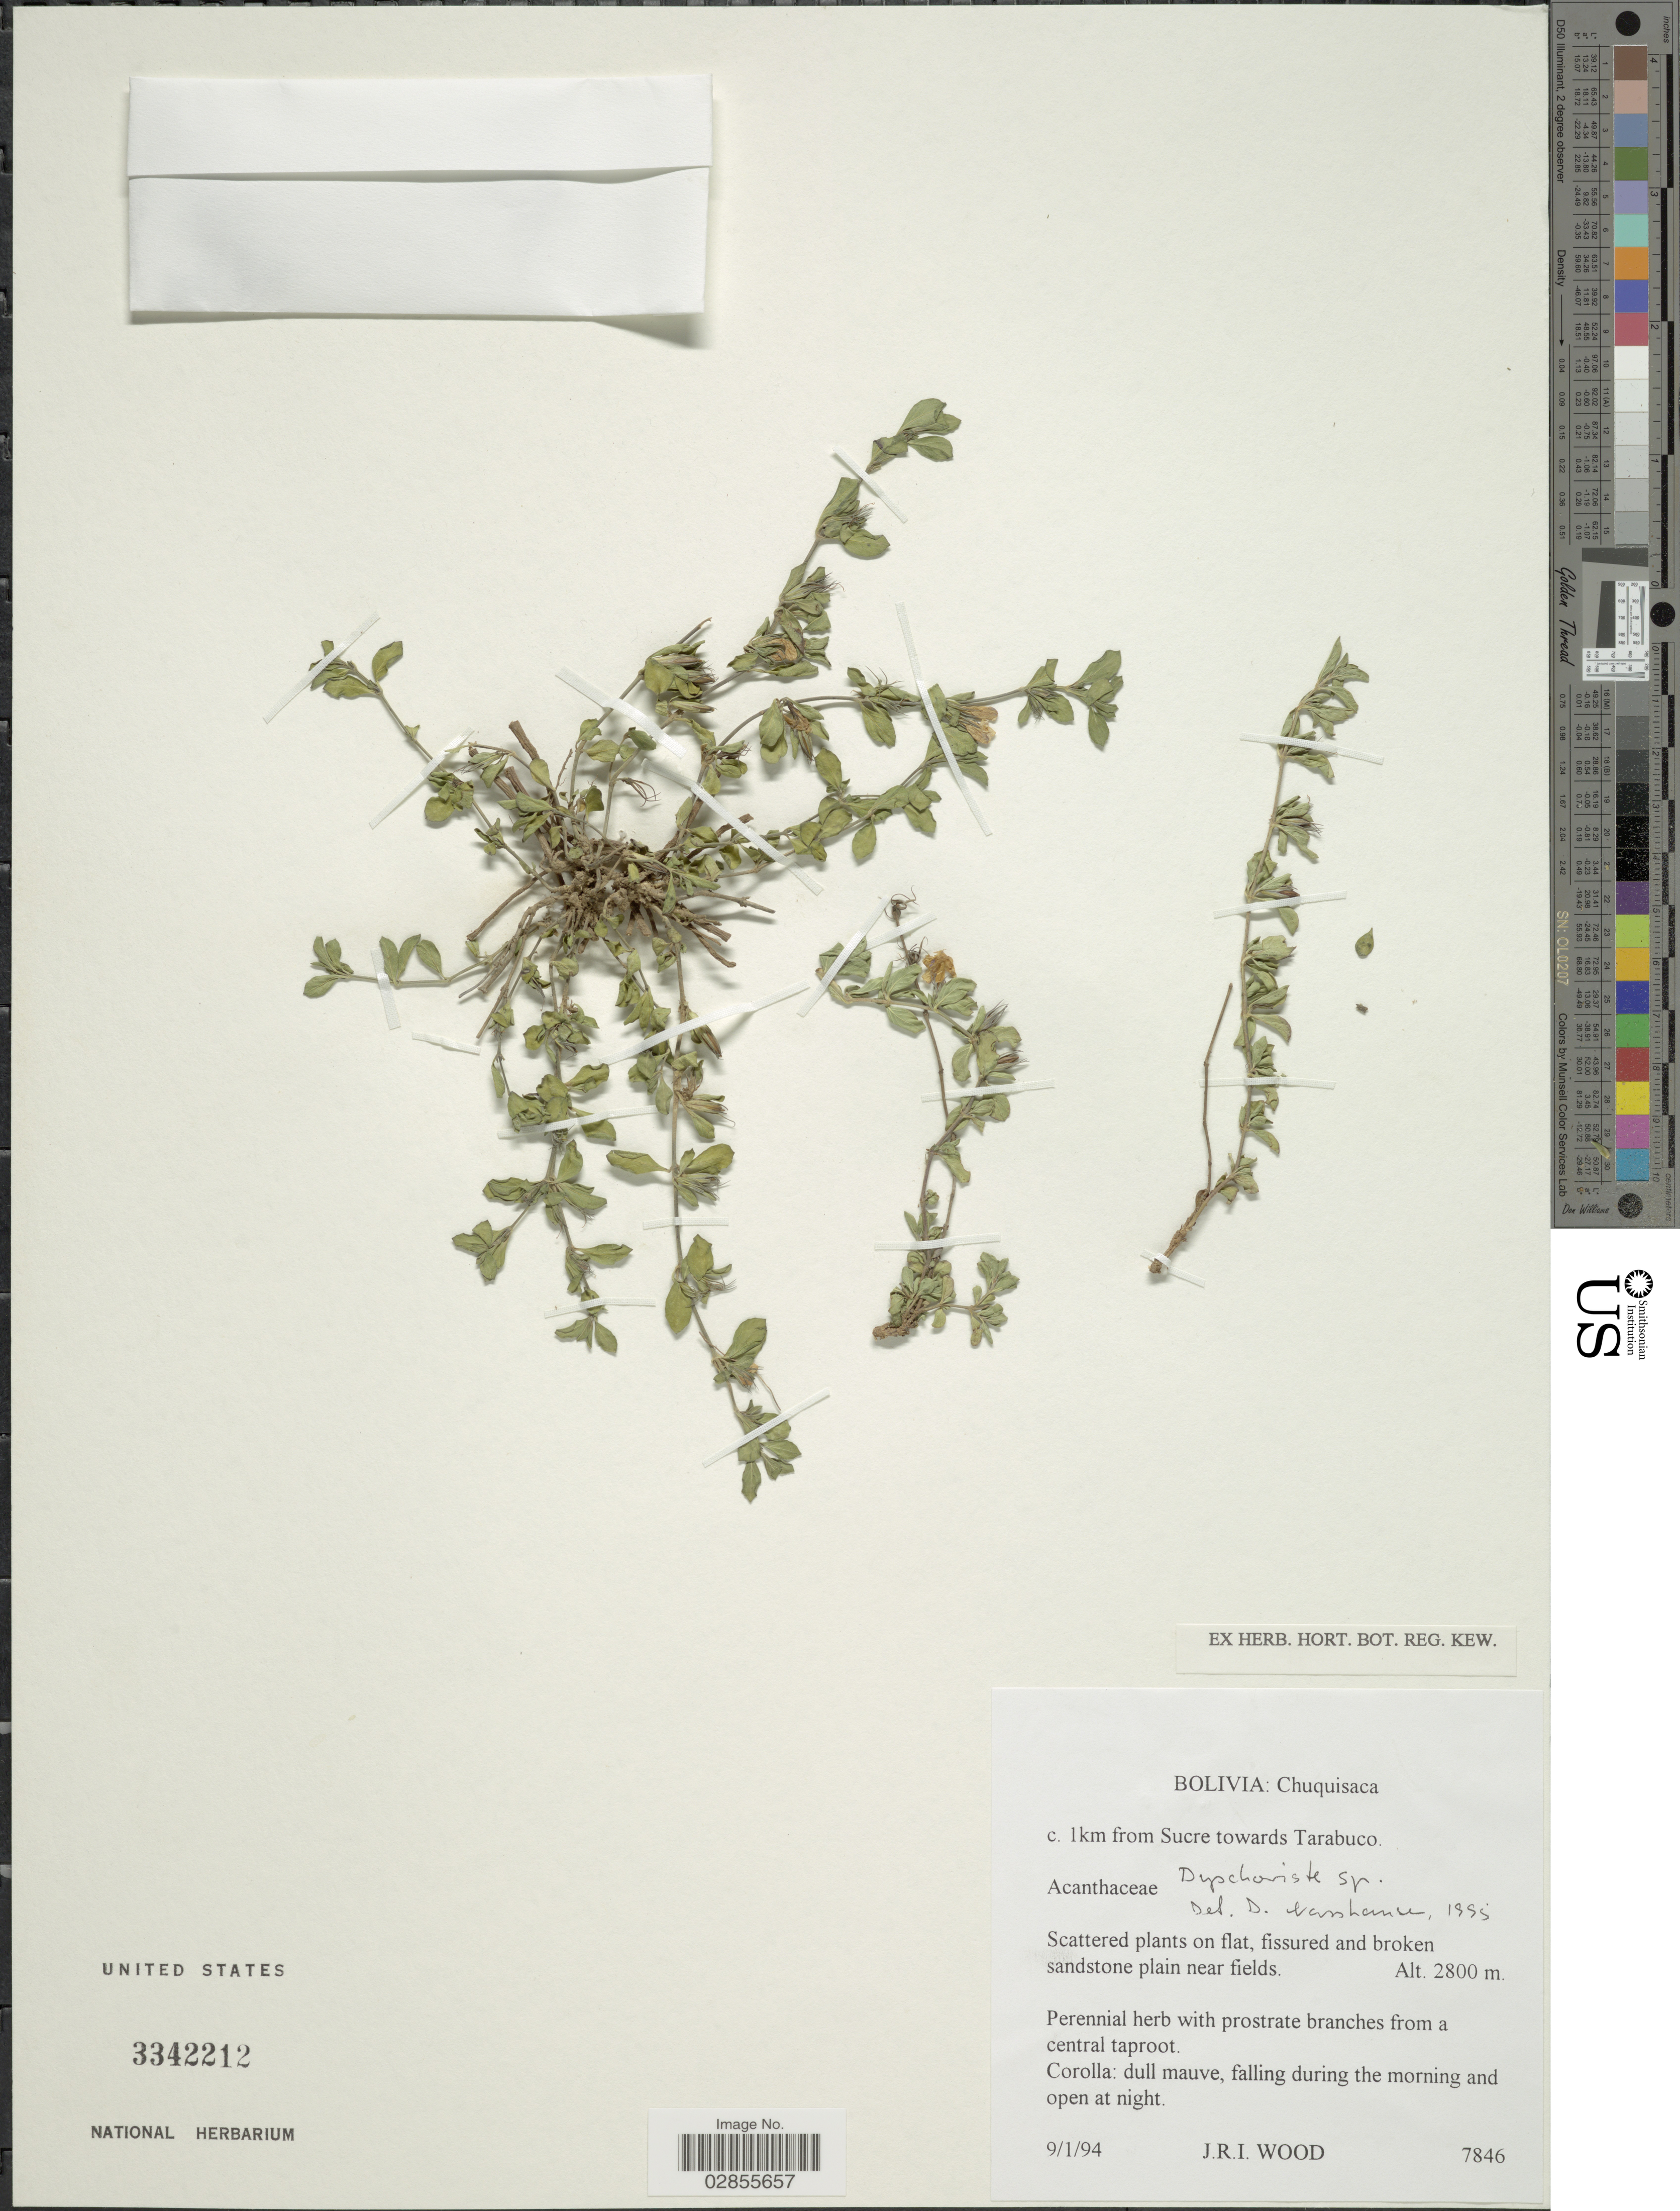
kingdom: Plantae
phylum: Tracheophyta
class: Magnoliopsida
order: Lamiales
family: Acanthaceae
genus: Dyschoriste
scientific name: Dyschoriste prostrata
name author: Wassh. & J.R.I. Wood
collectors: J. R. I. Wood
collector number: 7846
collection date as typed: Transcribed d/m/y: 9/1/94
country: Bolivia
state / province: Chuquisaca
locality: C. 1km from Sucre towards Tarabuco.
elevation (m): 2800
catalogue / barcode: US 3342212